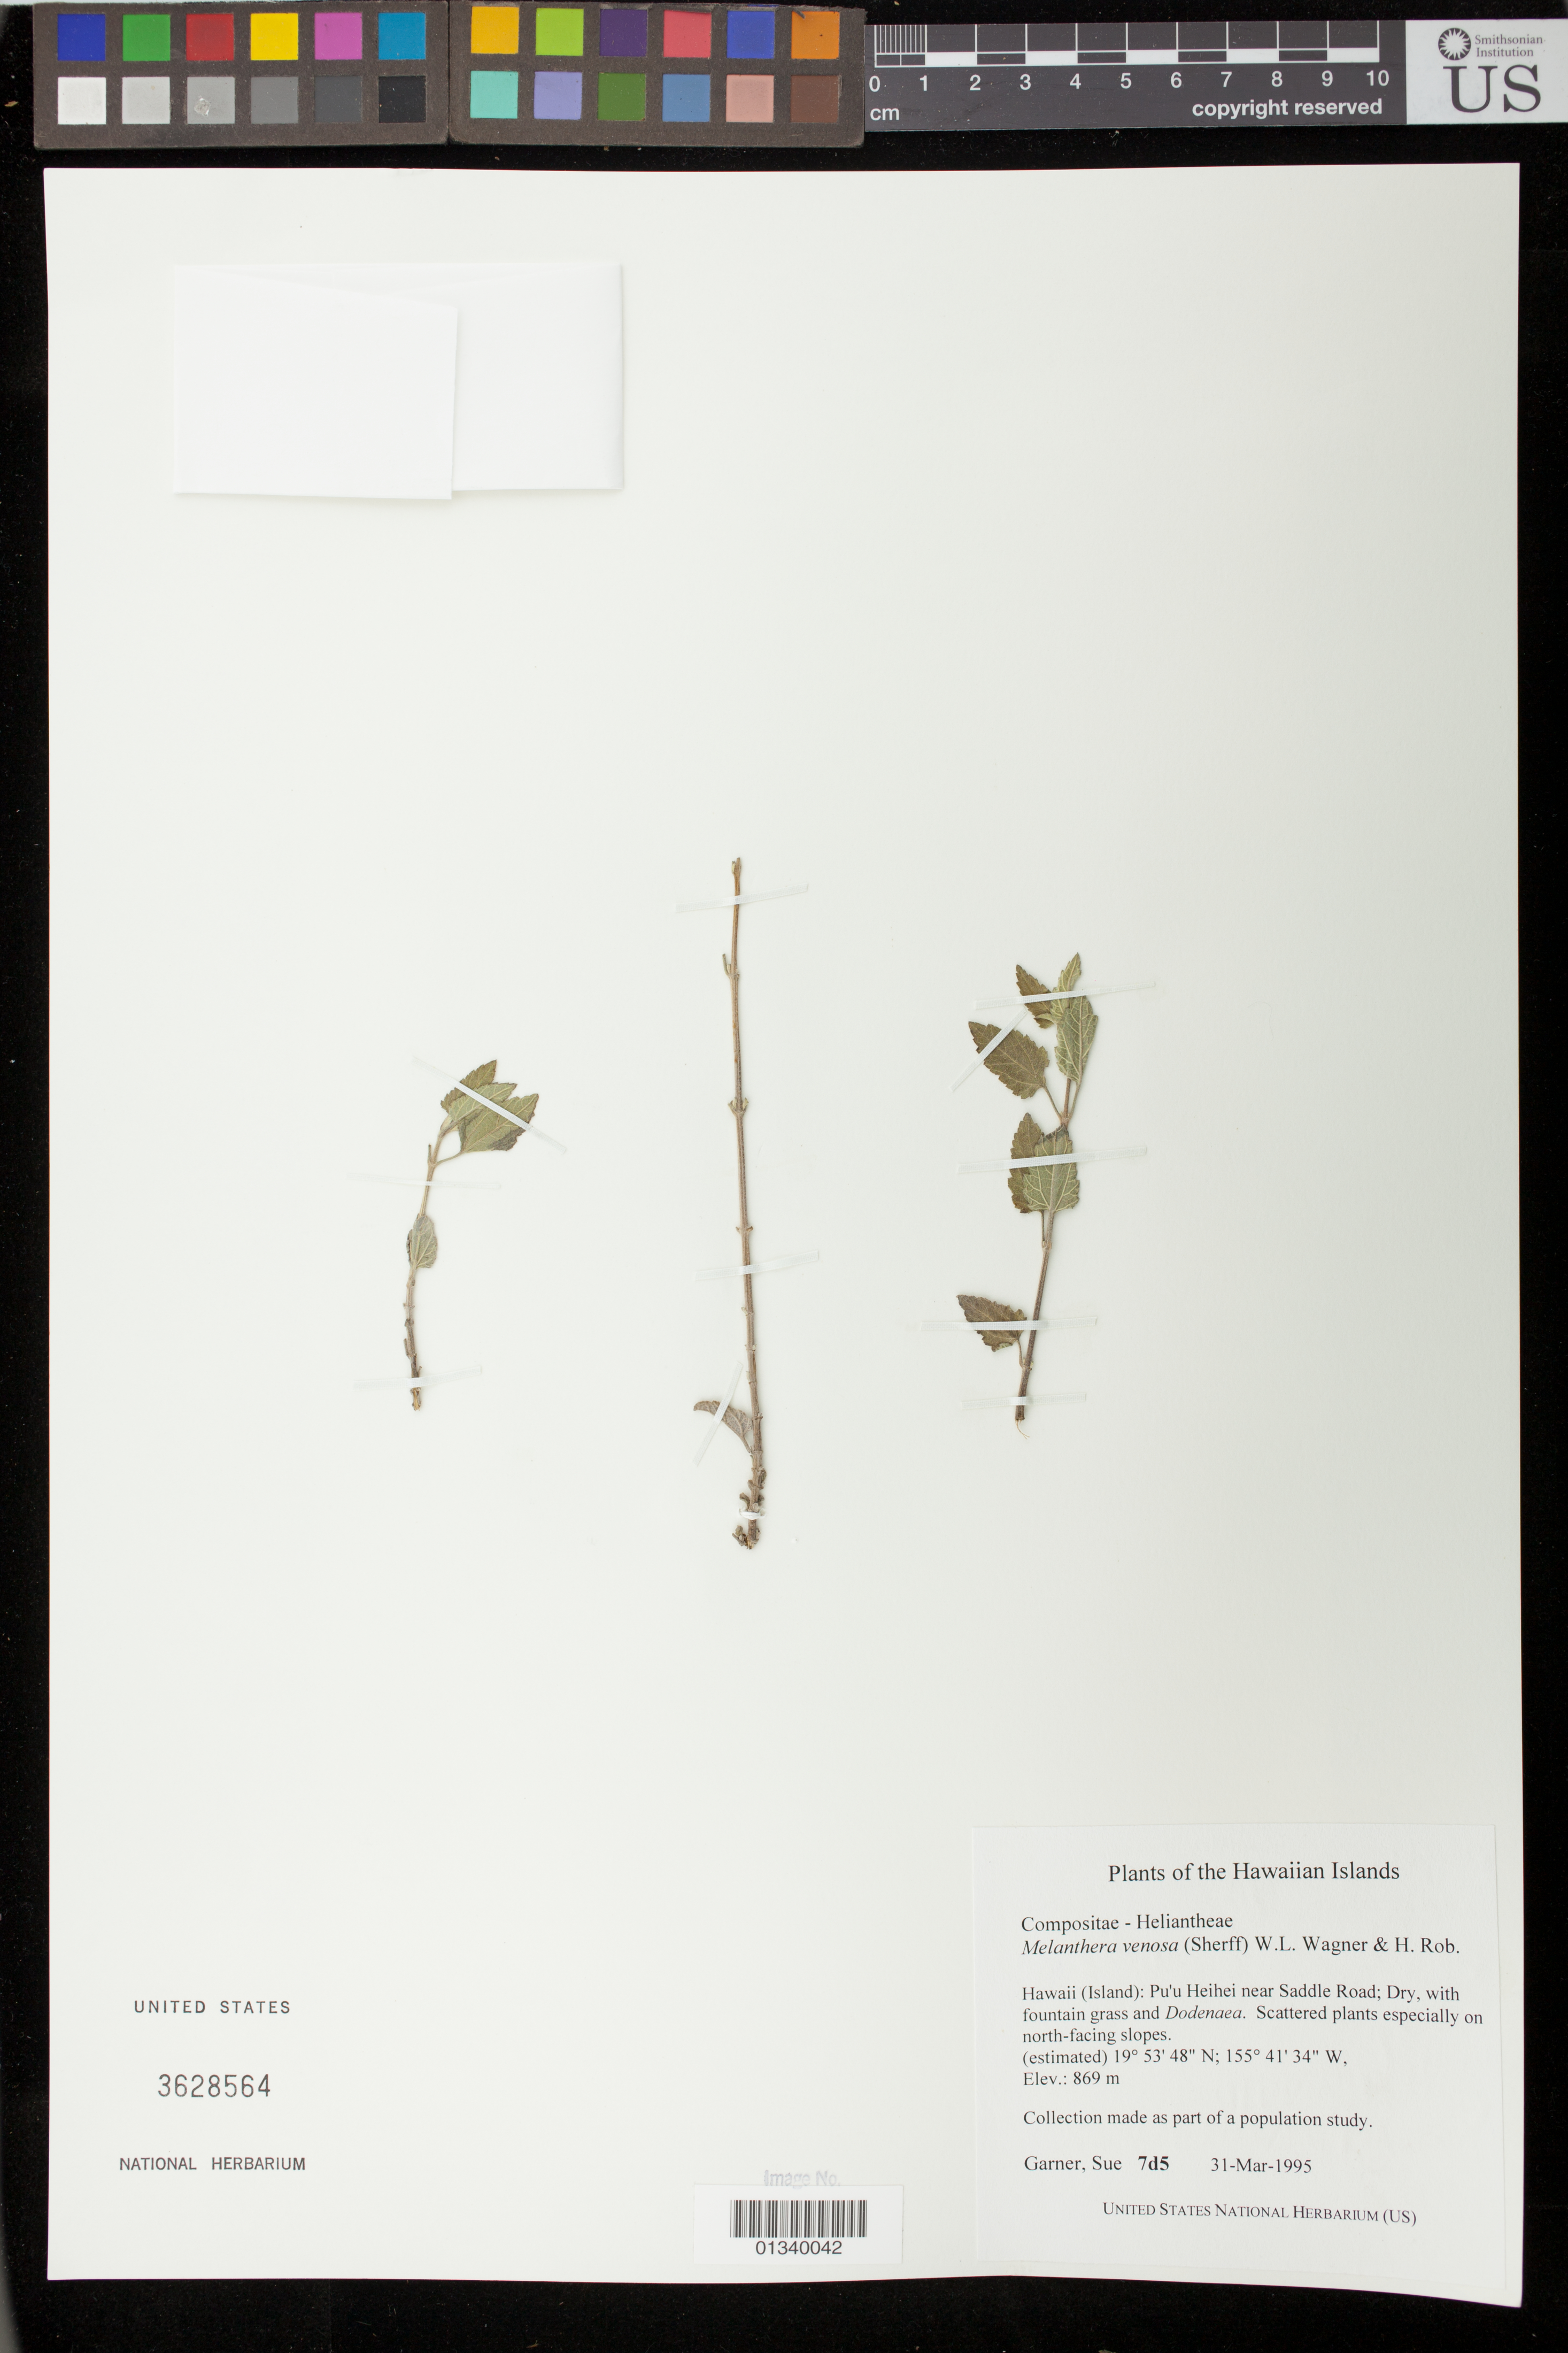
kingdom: Plantae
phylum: Tracheophyta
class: Magnoliopsida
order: Asterales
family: Asteraceae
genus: Wollastonia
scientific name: Wollastonia venosa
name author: (Sherff) Orchard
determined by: Wagner, W. L., (BOT), Smithsonian Institution - National Museum of Natural History (UNITED STATES)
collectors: S. Garner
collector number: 7d5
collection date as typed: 31 March 1995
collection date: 1995-03-31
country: United States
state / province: Hawaii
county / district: Hawaii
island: Hawaii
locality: Pu'u Heihei near Saddle Road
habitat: Dry with fountain grass and Dodenaea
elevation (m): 869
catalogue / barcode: US 3628564